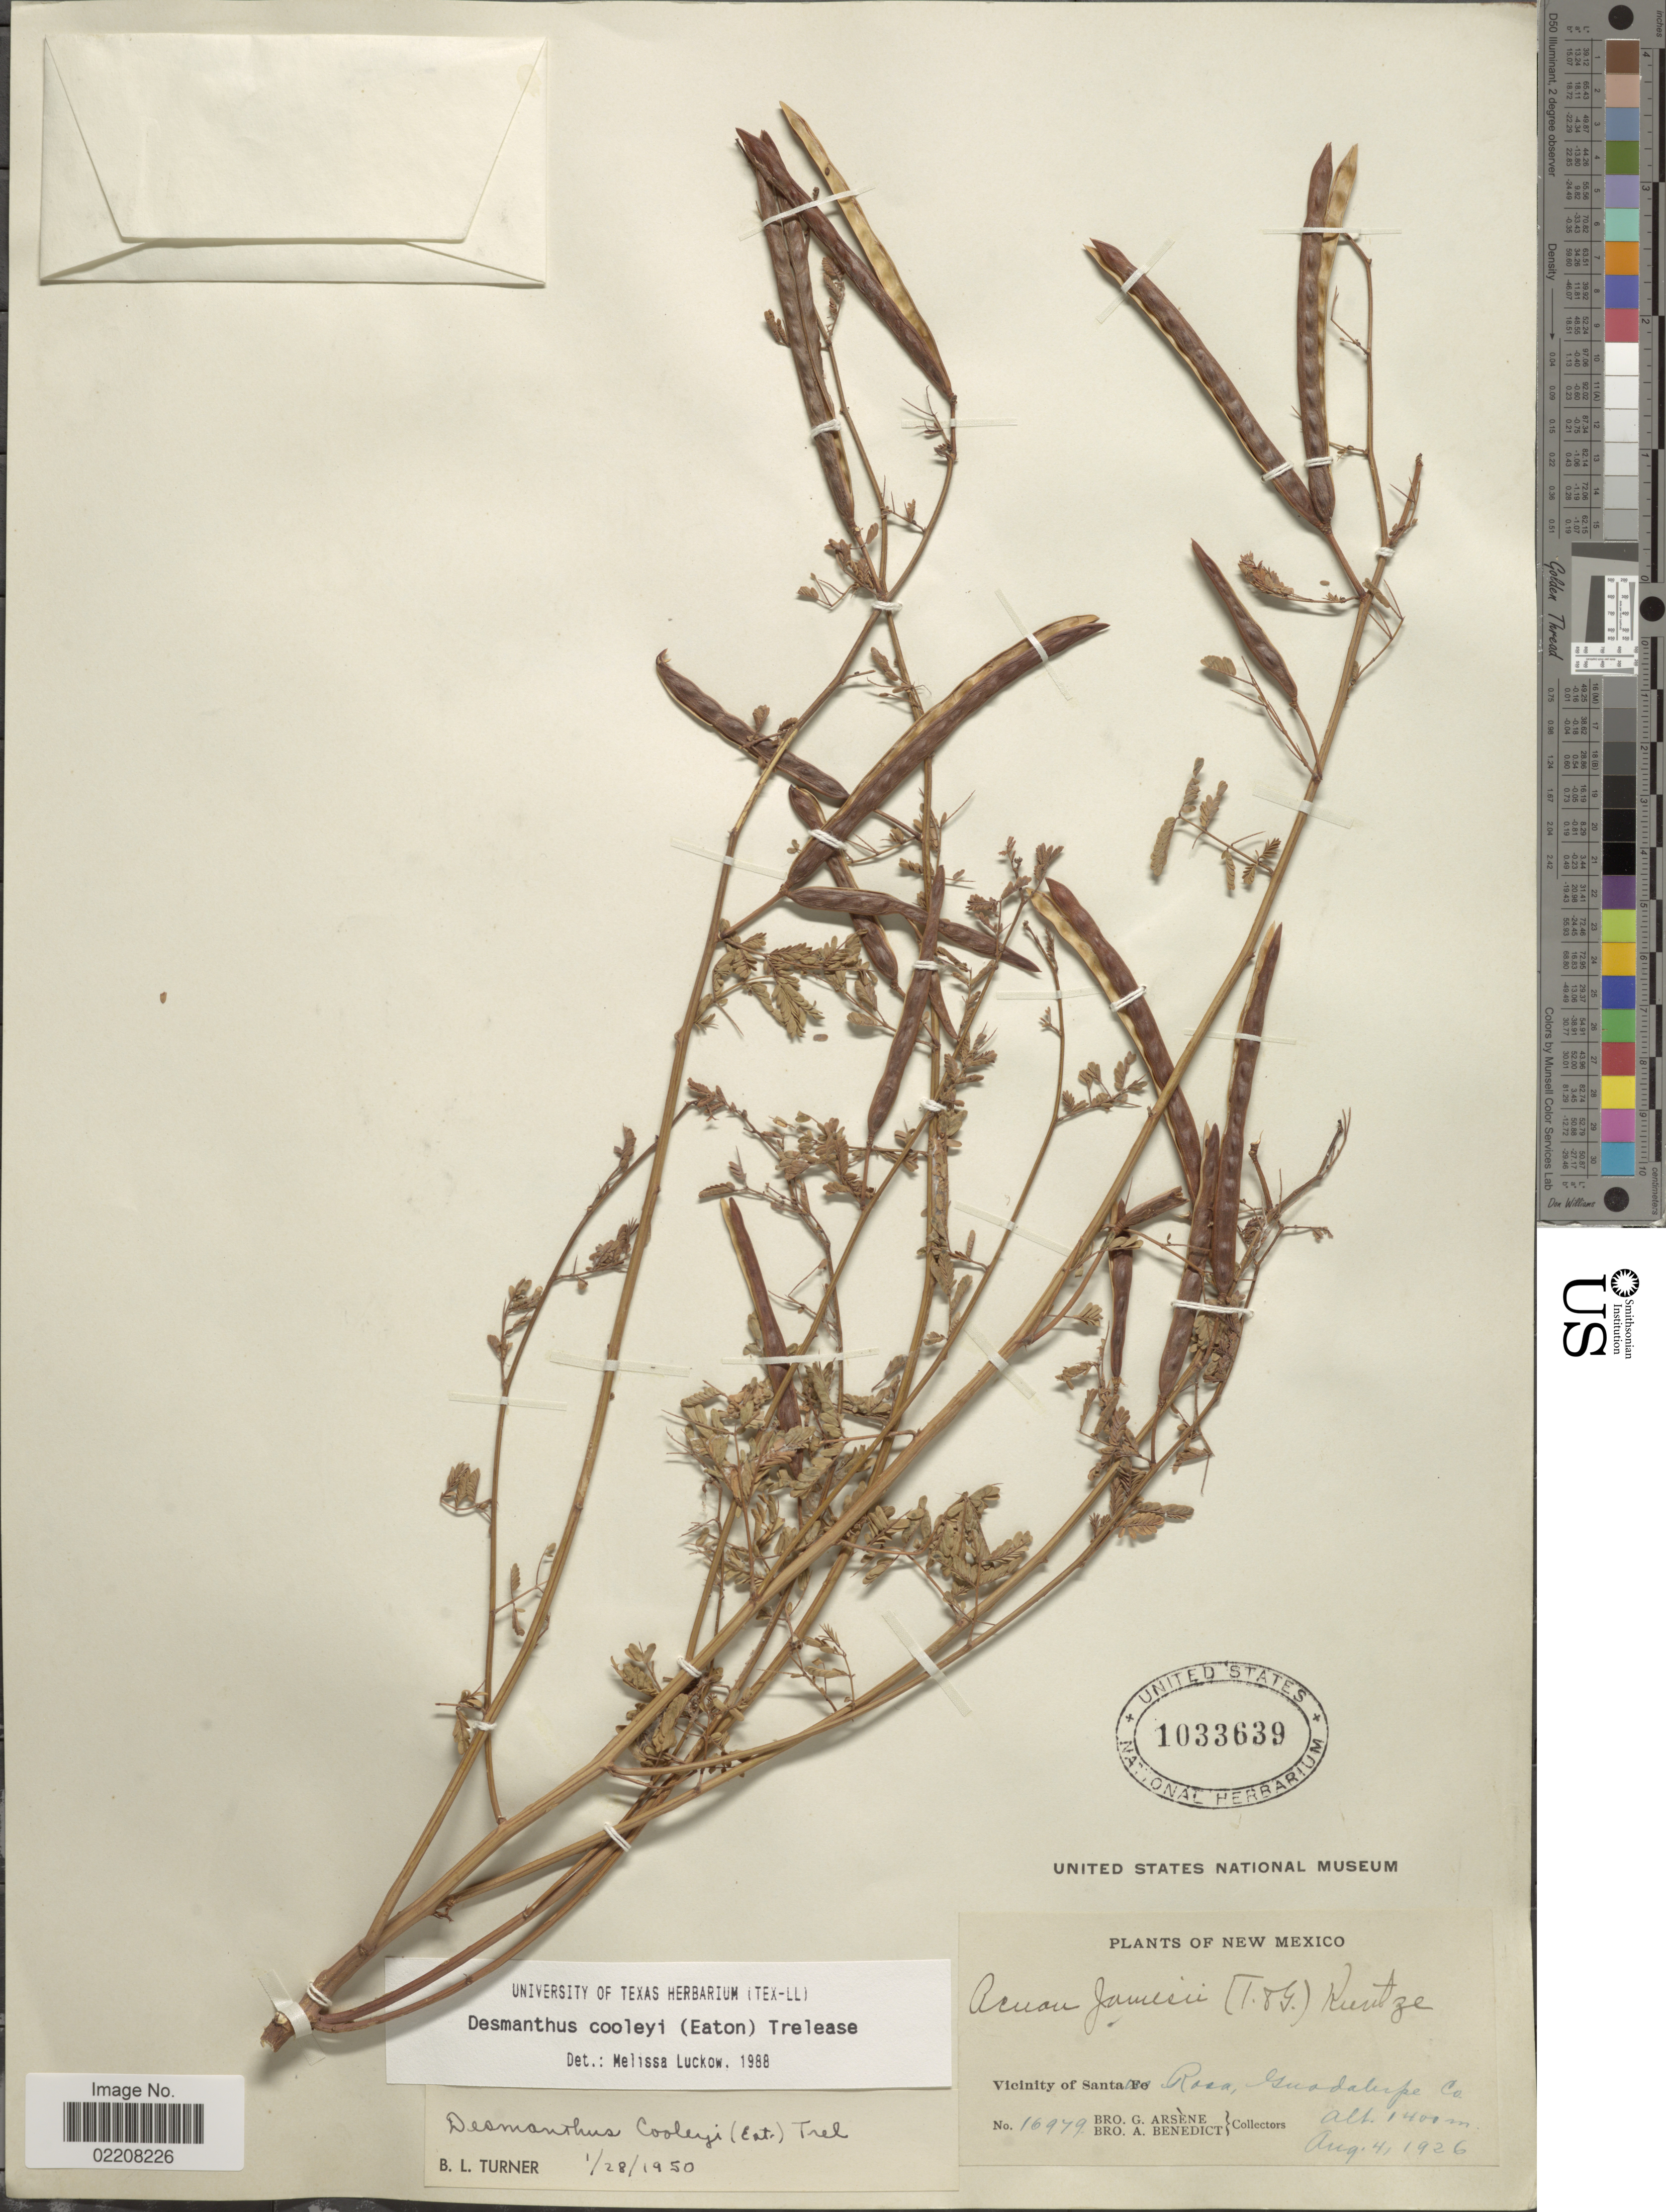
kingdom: Plantae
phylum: Tracheophyta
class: Magnoliopsida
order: Fabales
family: Fabaceae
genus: Desmanthus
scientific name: Desmanthus cooleyi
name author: (Eaton) Trel.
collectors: Bro. G. Arsène & Bro. A. Benedict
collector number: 16979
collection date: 1926-08-04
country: United States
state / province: New Mexico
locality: Vicinity of Santa Rosa, Guadalupe Co.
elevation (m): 1400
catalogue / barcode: US 1033639